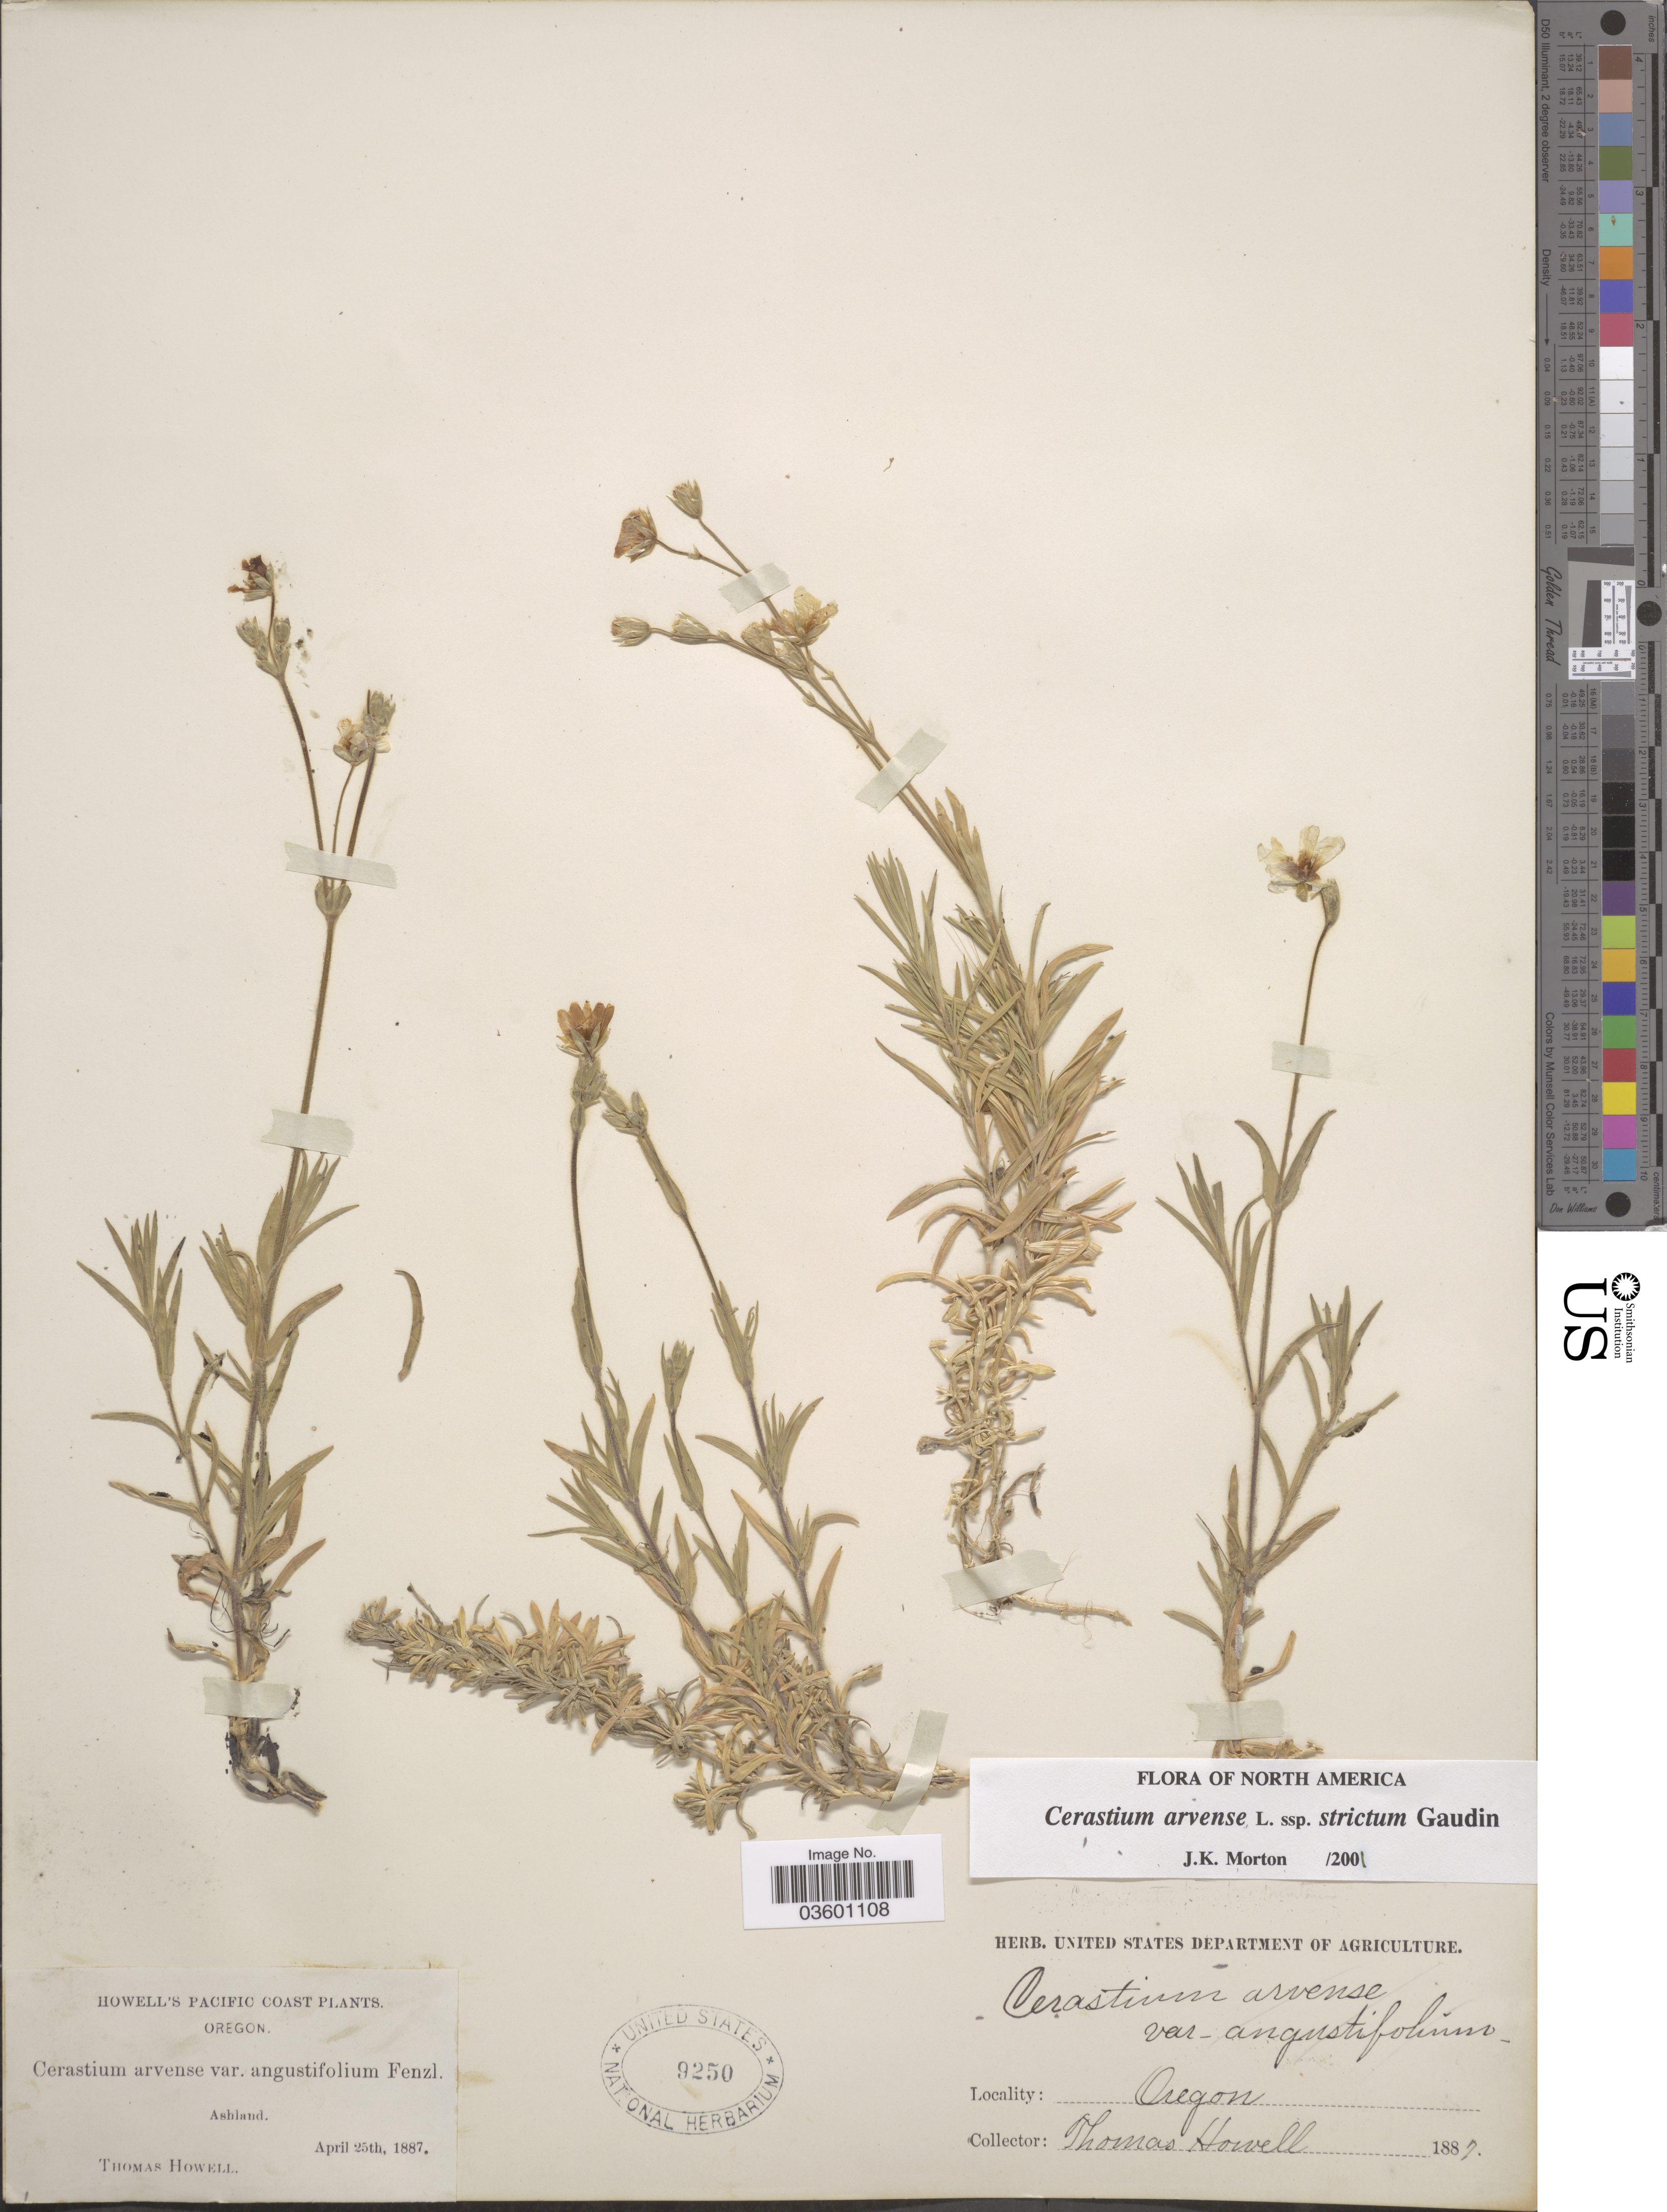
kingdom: Plantae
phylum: Tracheophyta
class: Magnoliopsida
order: Caryophyllales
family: Caryophyllaceae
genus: Cerastium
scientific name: Cerastium arvense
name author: L.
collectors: T. Howell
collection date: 1887-04-25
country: United States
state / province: Oregon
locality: Pacific Coast. Ashland.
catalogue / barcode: US 9250